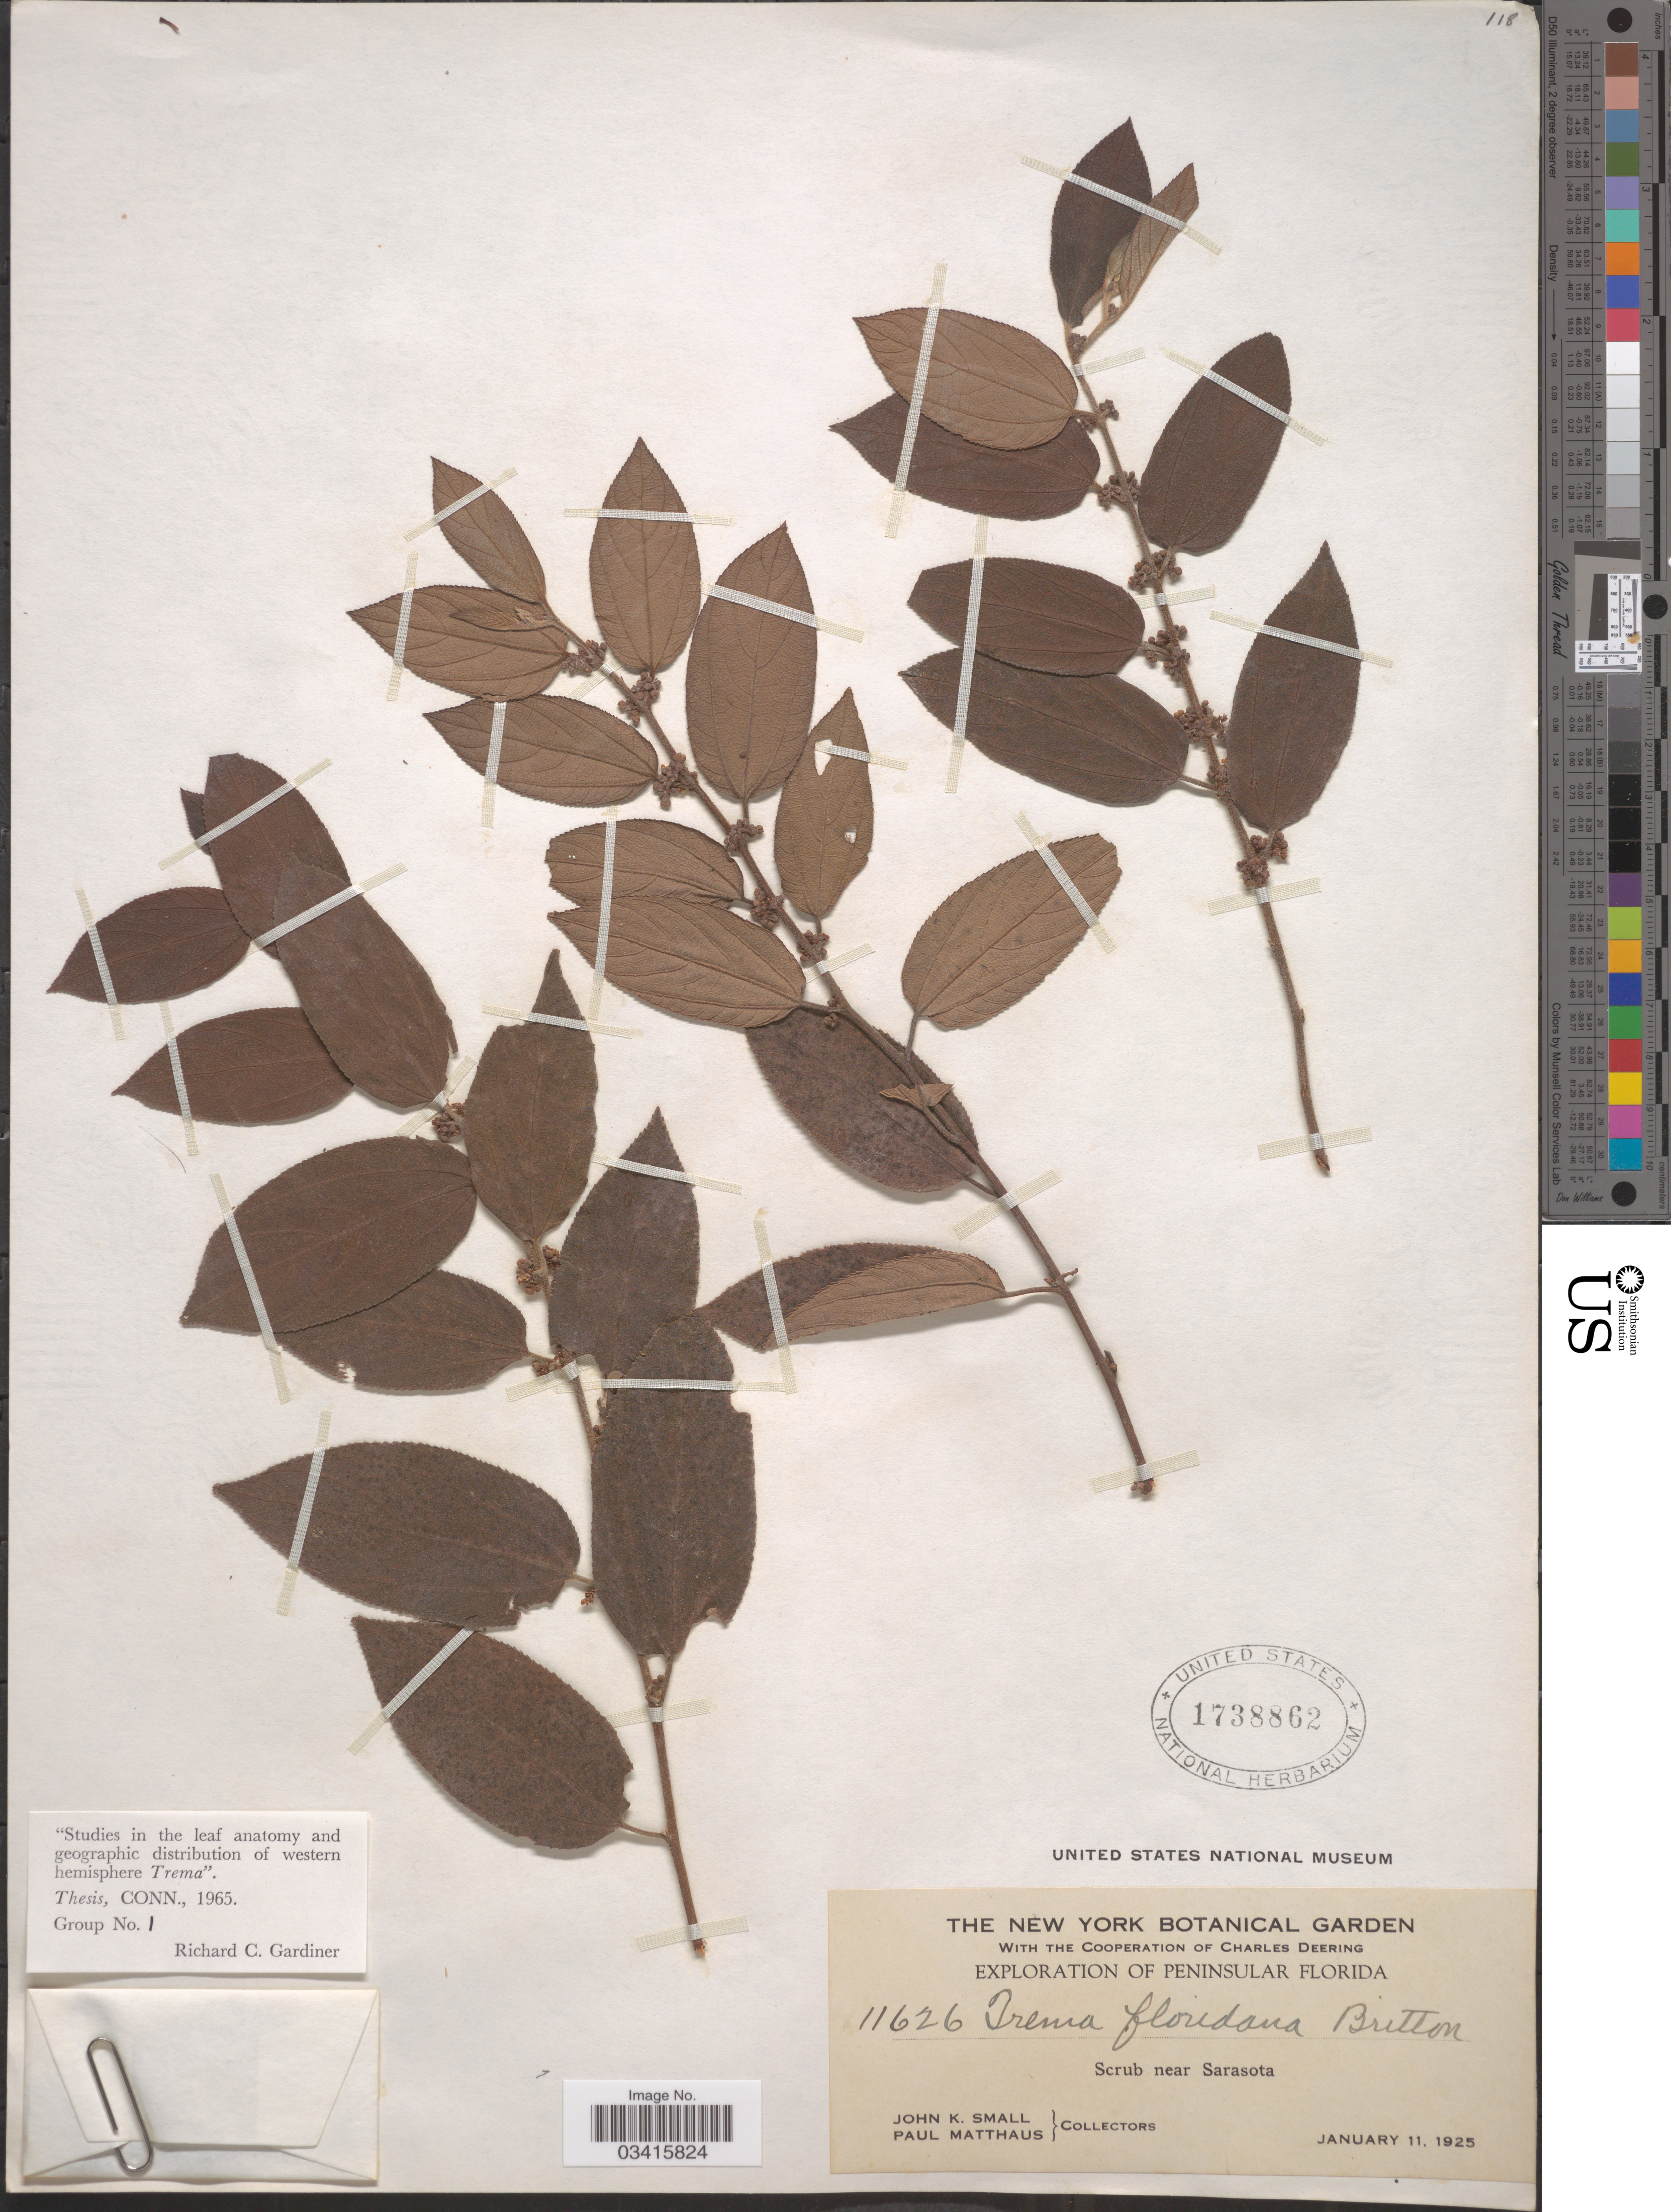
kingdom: Plantae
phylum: Tracheophyta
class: Magnoliopsida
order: Rosales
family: Cannabaceae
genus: Trema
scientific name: Trema floridanum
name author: Britton ex Small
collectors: J. K. Small & P. Matthaus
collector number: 11626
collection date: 1925-01-11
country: United States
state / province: Florida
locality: Peninsular Florida. Scrub near Sarasota.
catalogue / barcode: US 1738862